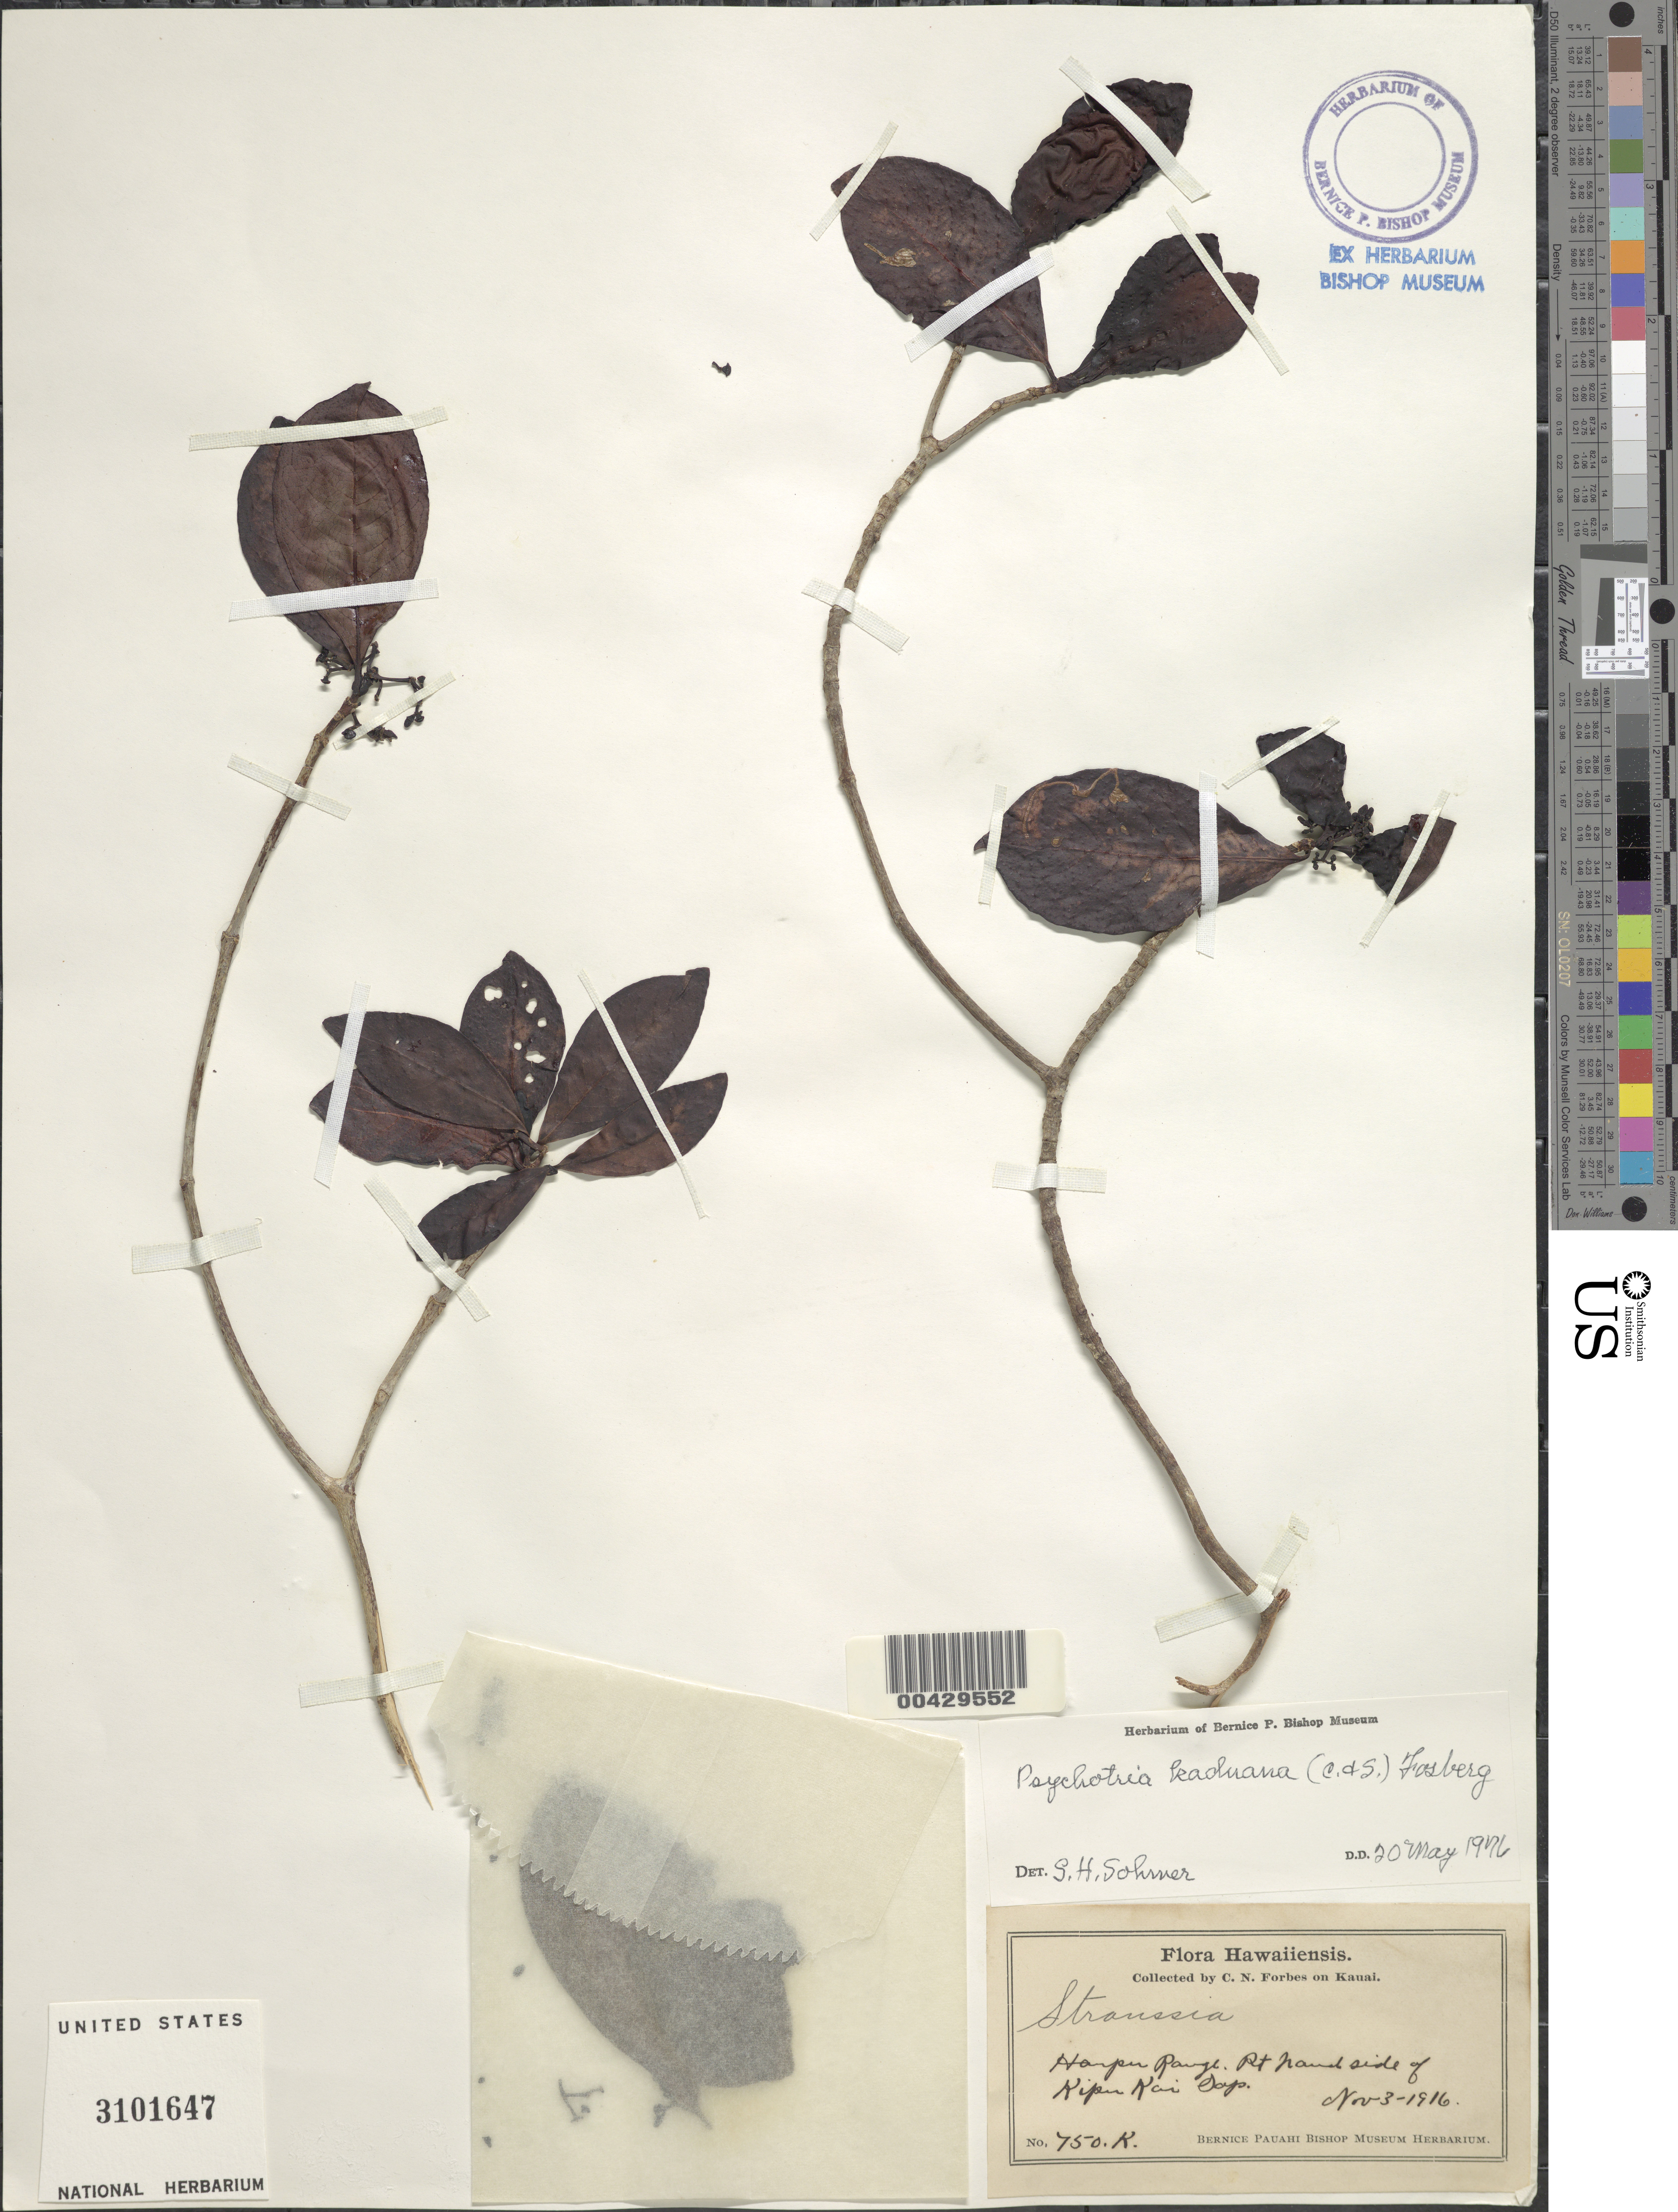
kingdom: Plantae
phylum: Tracheophyta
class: Magnoliopsida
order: Gentianales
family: Rubiaceae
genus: Psychotria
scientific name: Psychotria kaduana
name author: (Cham. & Schltdl.) Fosberg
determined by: Sohmer, S. H.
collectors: C. N. Forbes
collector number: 750.K.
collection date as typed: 3 Nov 1916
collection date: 1916-11-03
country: United States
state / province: Hawaii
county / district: Kauai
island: Kaua'i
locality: Haupu Range, right hand side of Kipu Kai Gap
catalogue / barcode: US 3101647